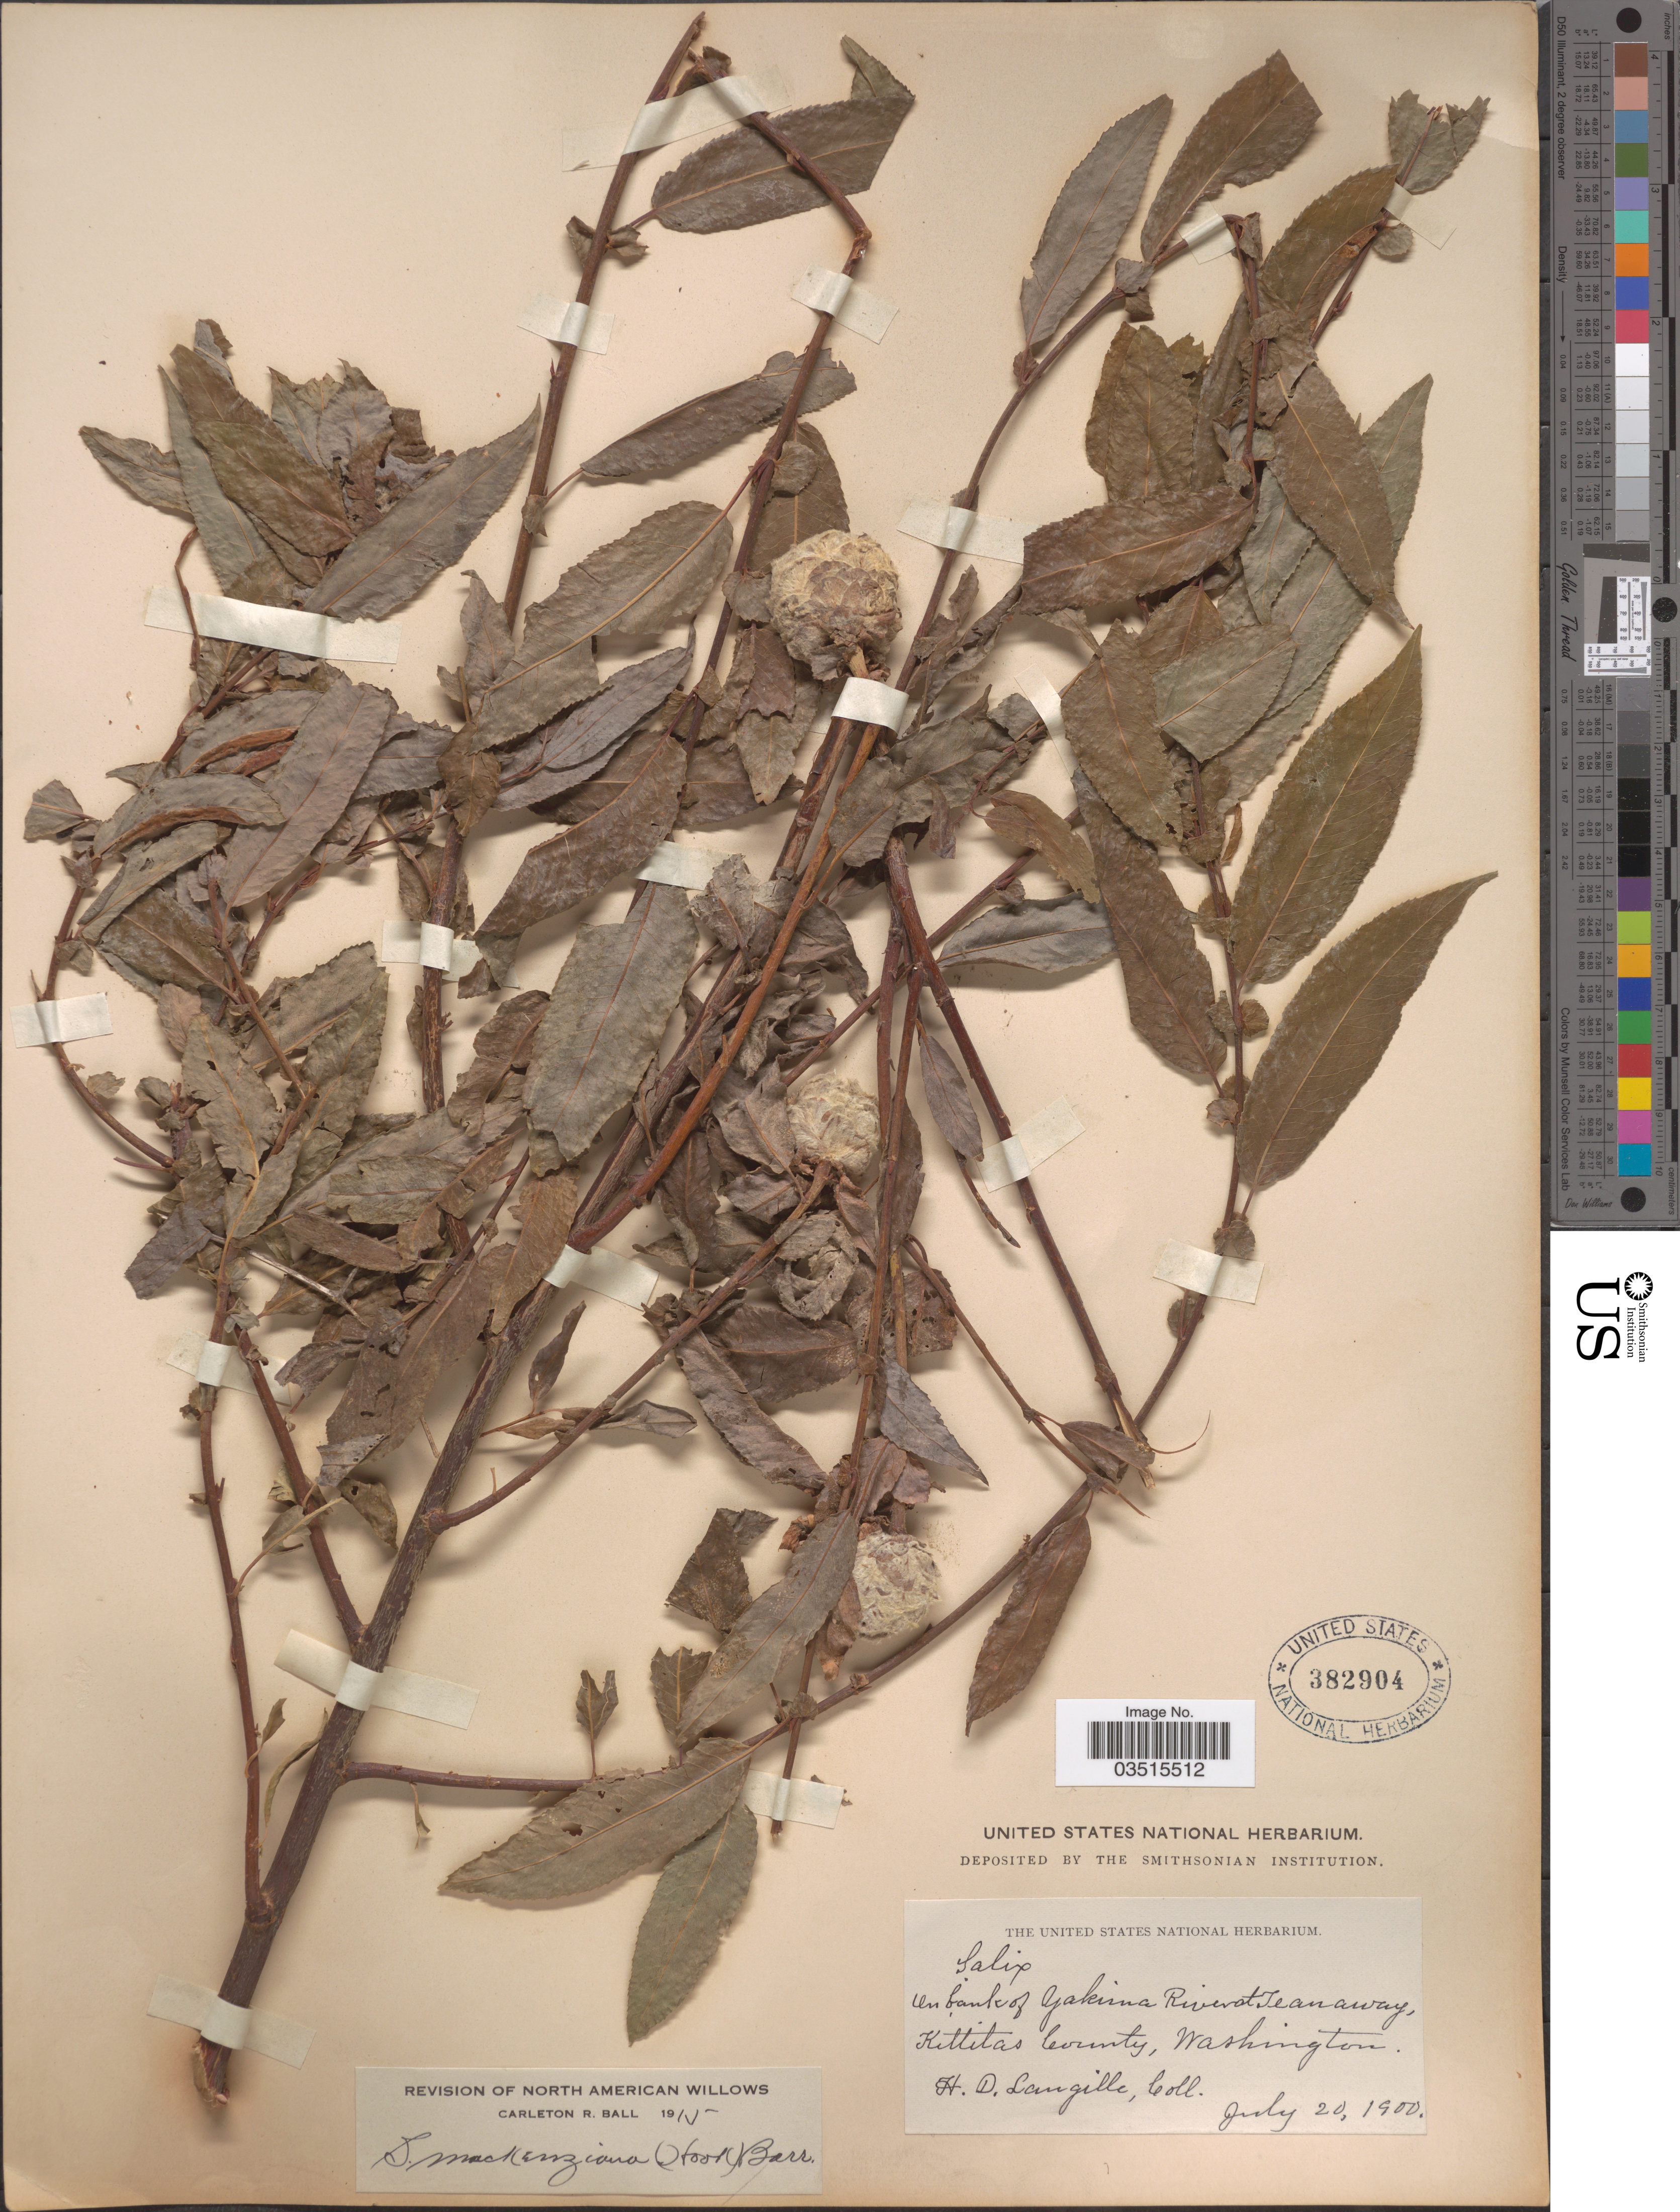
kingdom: Plantae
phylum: Tracheophyta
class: Magnoliopsida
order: Malpighiales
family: Salicaceae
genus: Salix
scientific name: Salix mackenziana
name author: (Hook.) Barratt ex Hook.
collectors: H. Langille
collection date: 1900-07-20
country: United States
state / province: Washington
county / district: Kittitas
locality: On bank of Yakima River, Teanaway, Kittitas County.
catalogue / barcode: US 382904